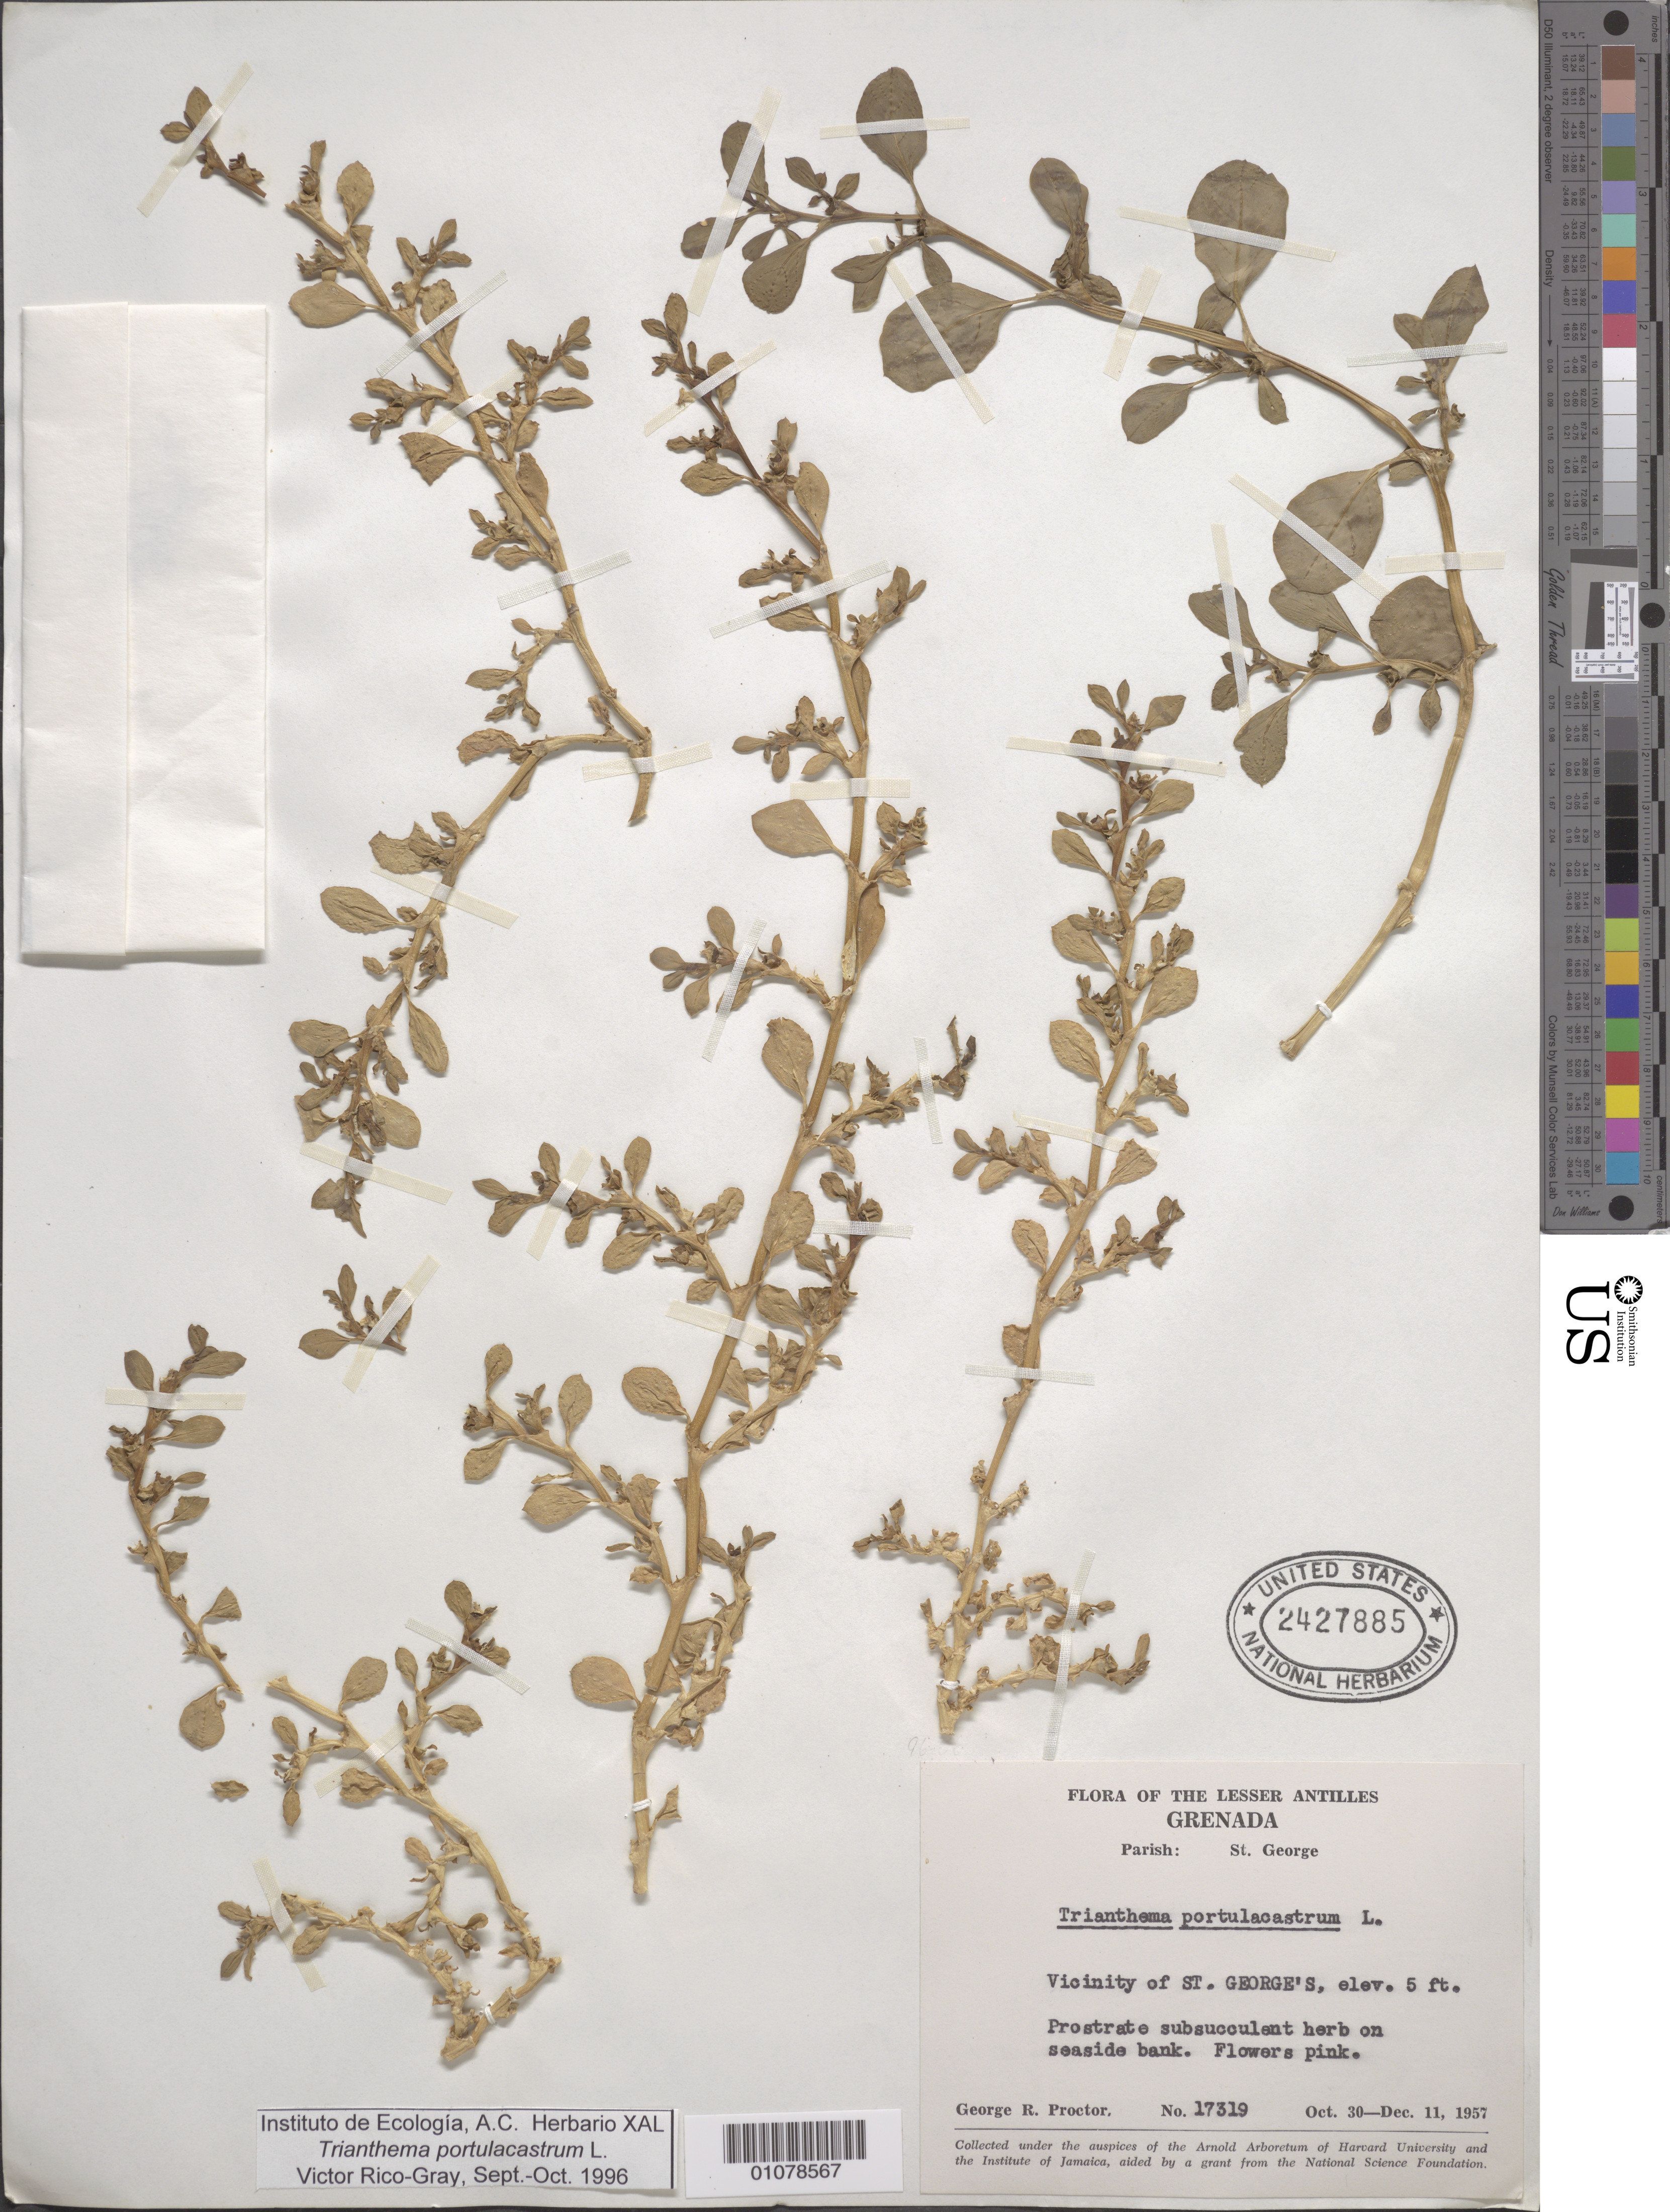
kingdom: Plantae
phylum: Tracheophyta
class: Magnoliopsida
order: Caryophyllales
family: Aizoaceae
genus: Trianthema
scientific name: Trianthema portulacastrum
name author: L.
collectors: G. R. Proctor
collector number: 17319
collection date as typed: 30 Oct 1957 to 11 Dec 1957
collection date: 1957-10-30/1957-12-11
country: Grenada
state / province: Saint George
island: Grenada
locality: Vicinity of St. George's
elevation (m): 2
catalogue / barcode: US 2427885